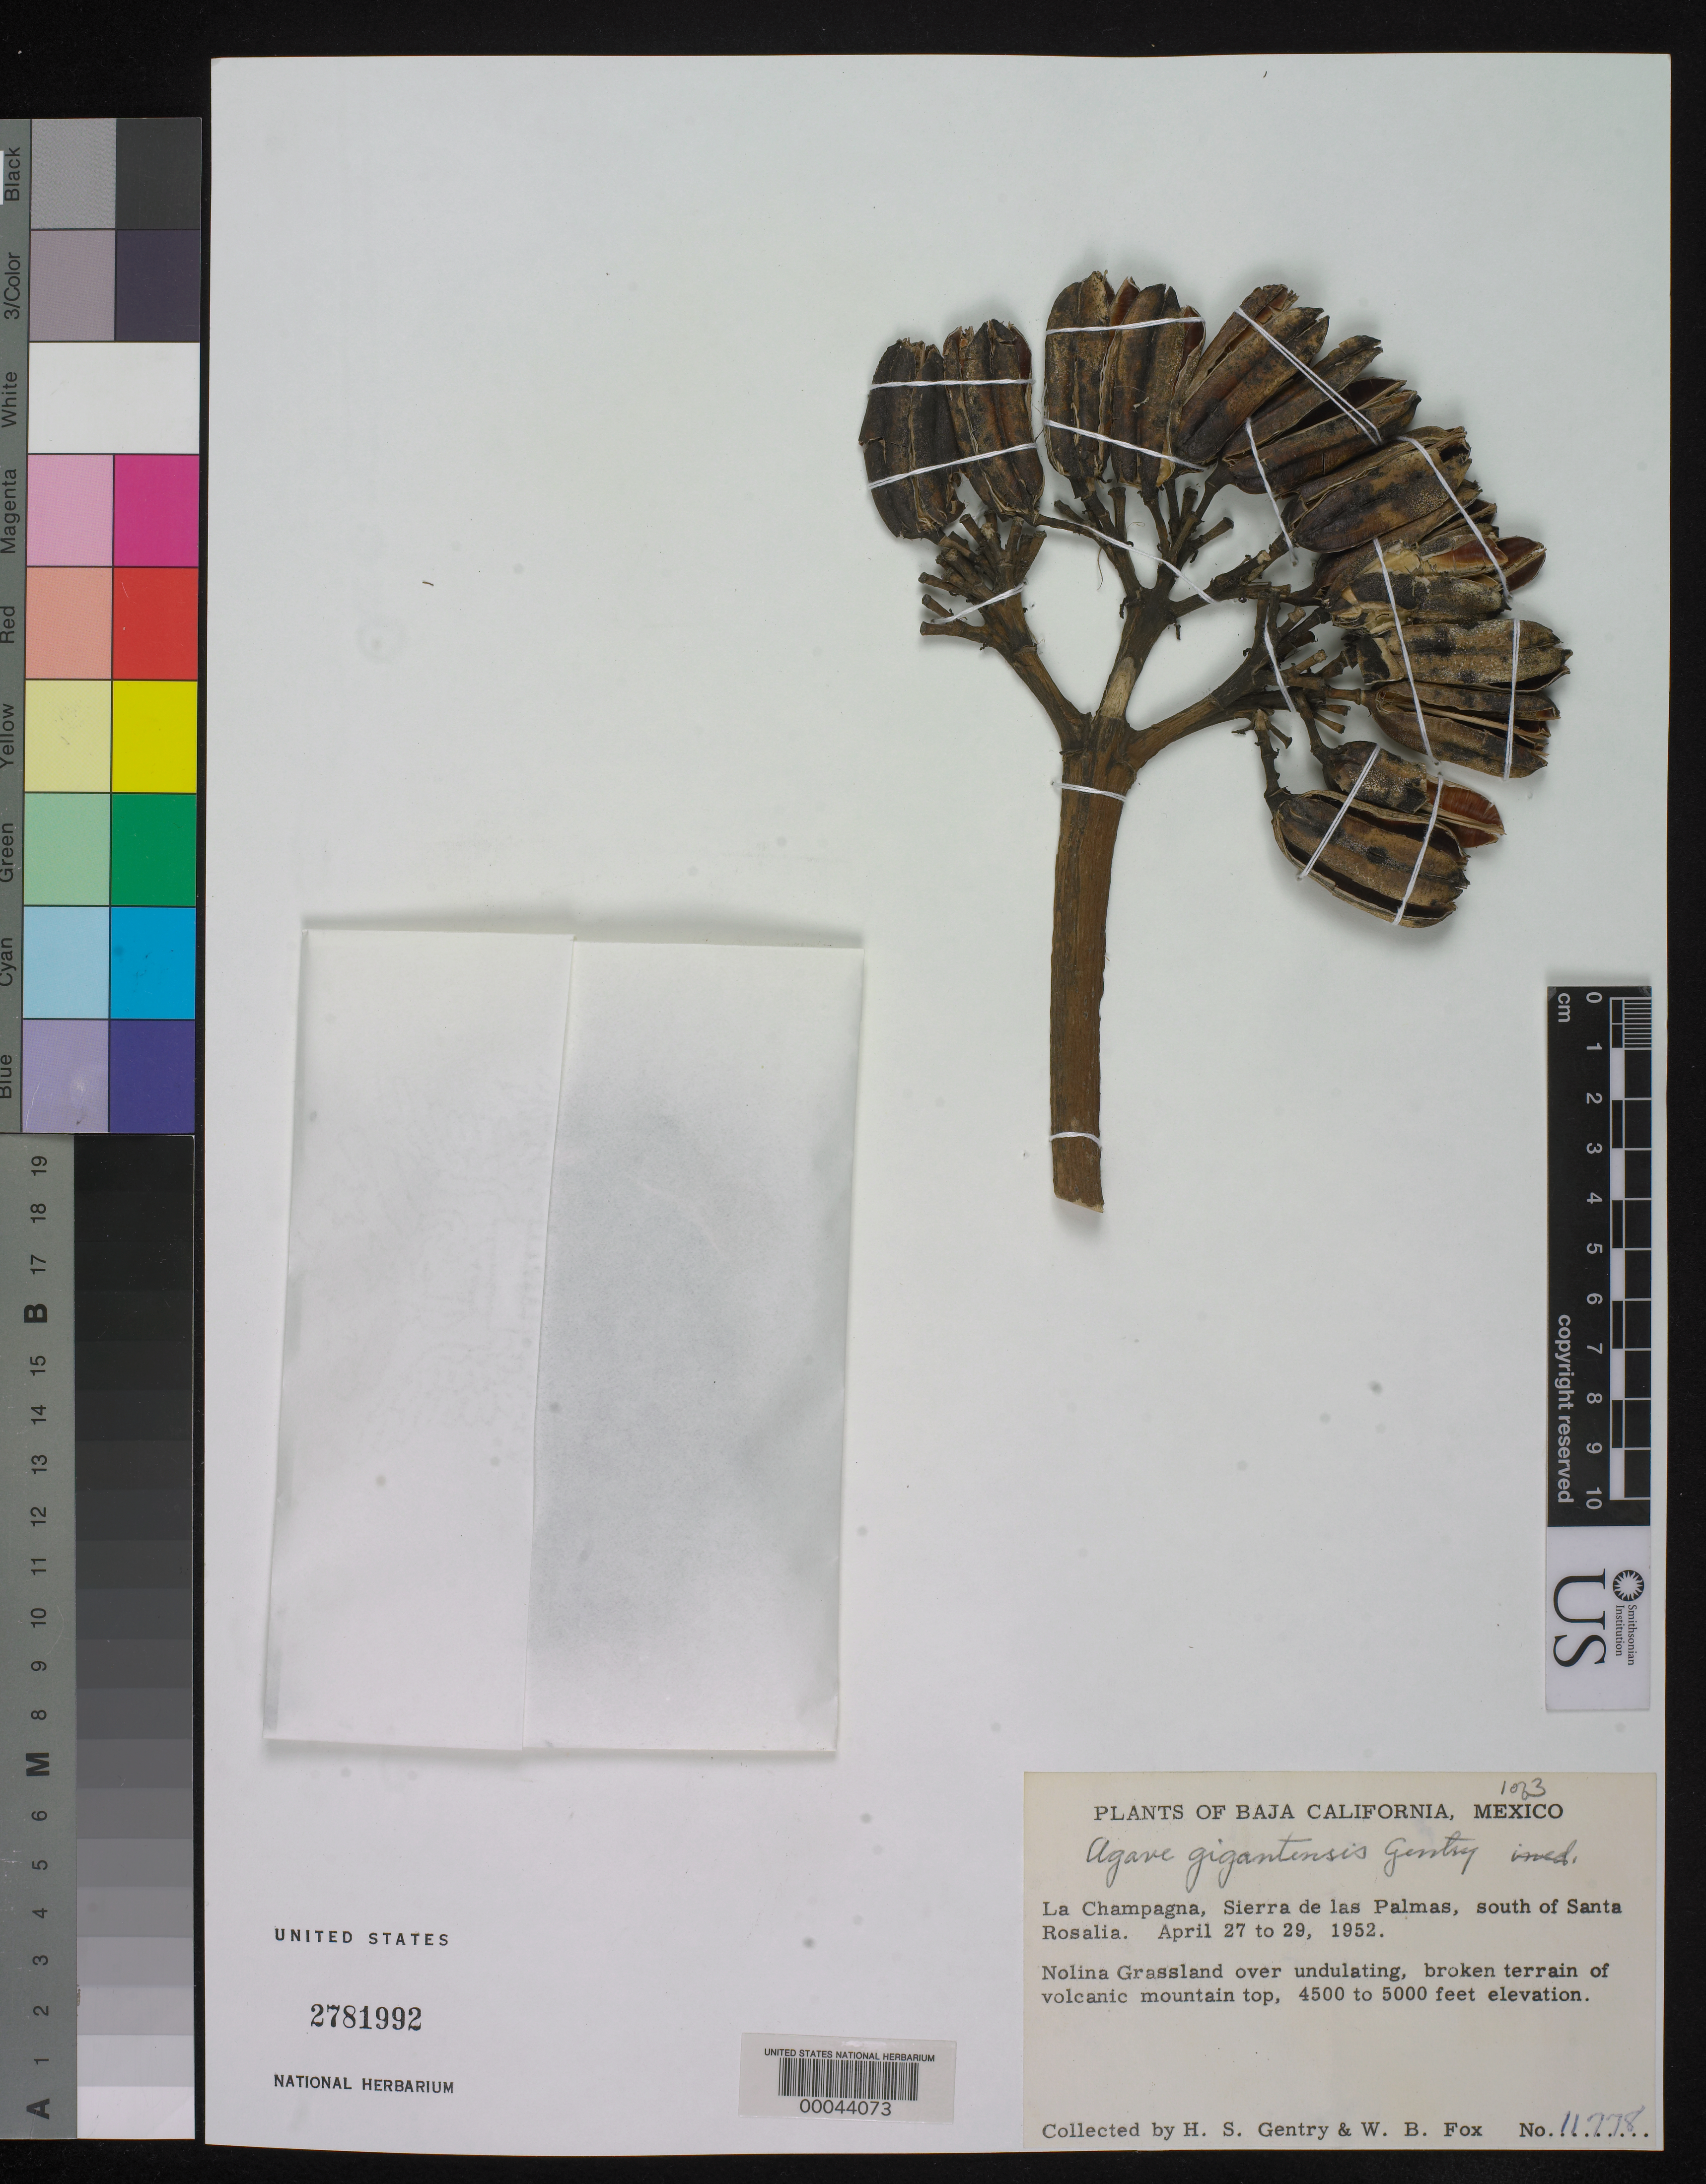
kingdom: Plantae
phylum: Tracheophyta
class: Liliopsida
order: Asparagales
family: Asparagaceae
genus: Agave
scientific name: Agave gigantensis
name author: Gentry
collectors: H. S. Gentry & W. B. Fox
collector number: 11778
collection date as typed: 27 Apr 1952 to 29 Apr 1952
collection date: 1952-04-27/1952-04-29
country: Mexico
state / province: Baja California Sur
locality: La Champagna, Sierra de las Palmas, S of Santa Rosalia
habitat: Nolina grassland over broken terrain of volcanic mountain top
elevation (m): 1372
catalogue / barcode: US 2781992